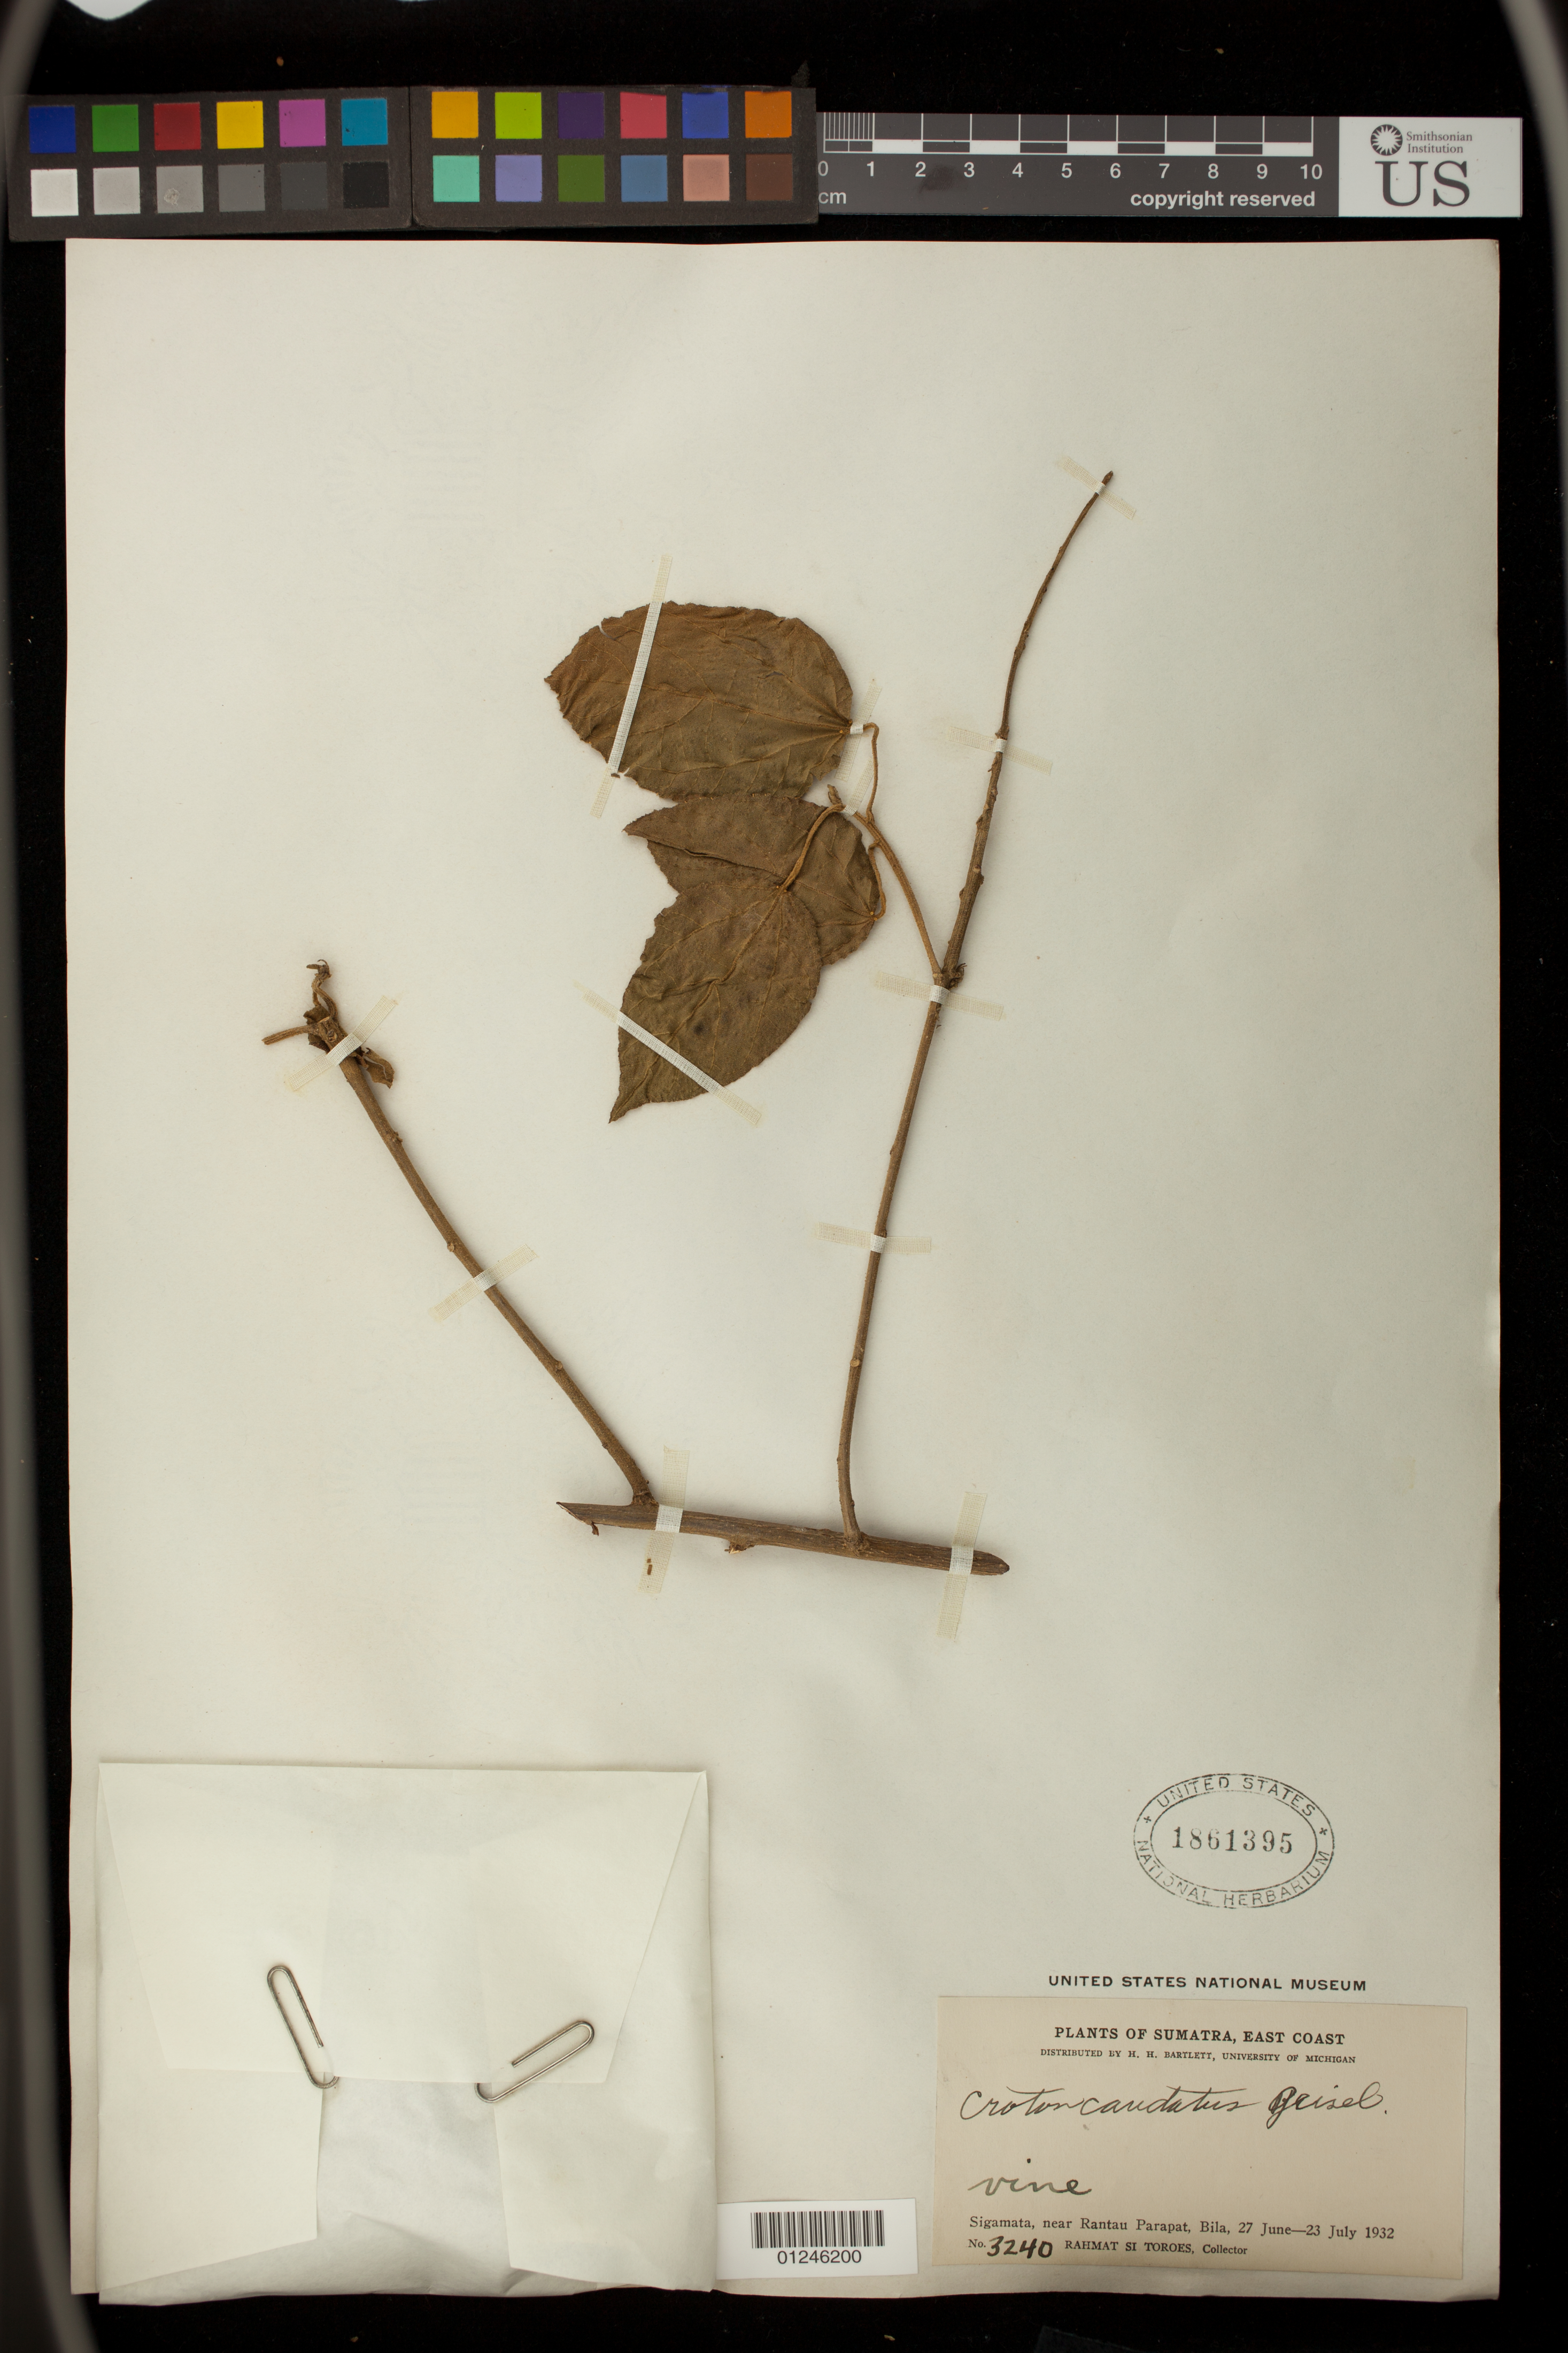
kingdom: Plantae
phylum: Tracheophyta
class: Magnoliopsida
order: Malpighiales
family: Euphorbiaceae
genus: Croton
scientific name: Croton caudatus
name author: Geiseler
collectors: Rahmat Si Boeea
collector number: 3240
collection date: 1932-06-27/1932-07-23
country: Indonesia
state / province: Sumatra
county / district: Sumatera Utara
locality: Sigamata, near Rantau Parapat, Bila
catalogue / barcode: US 1861395